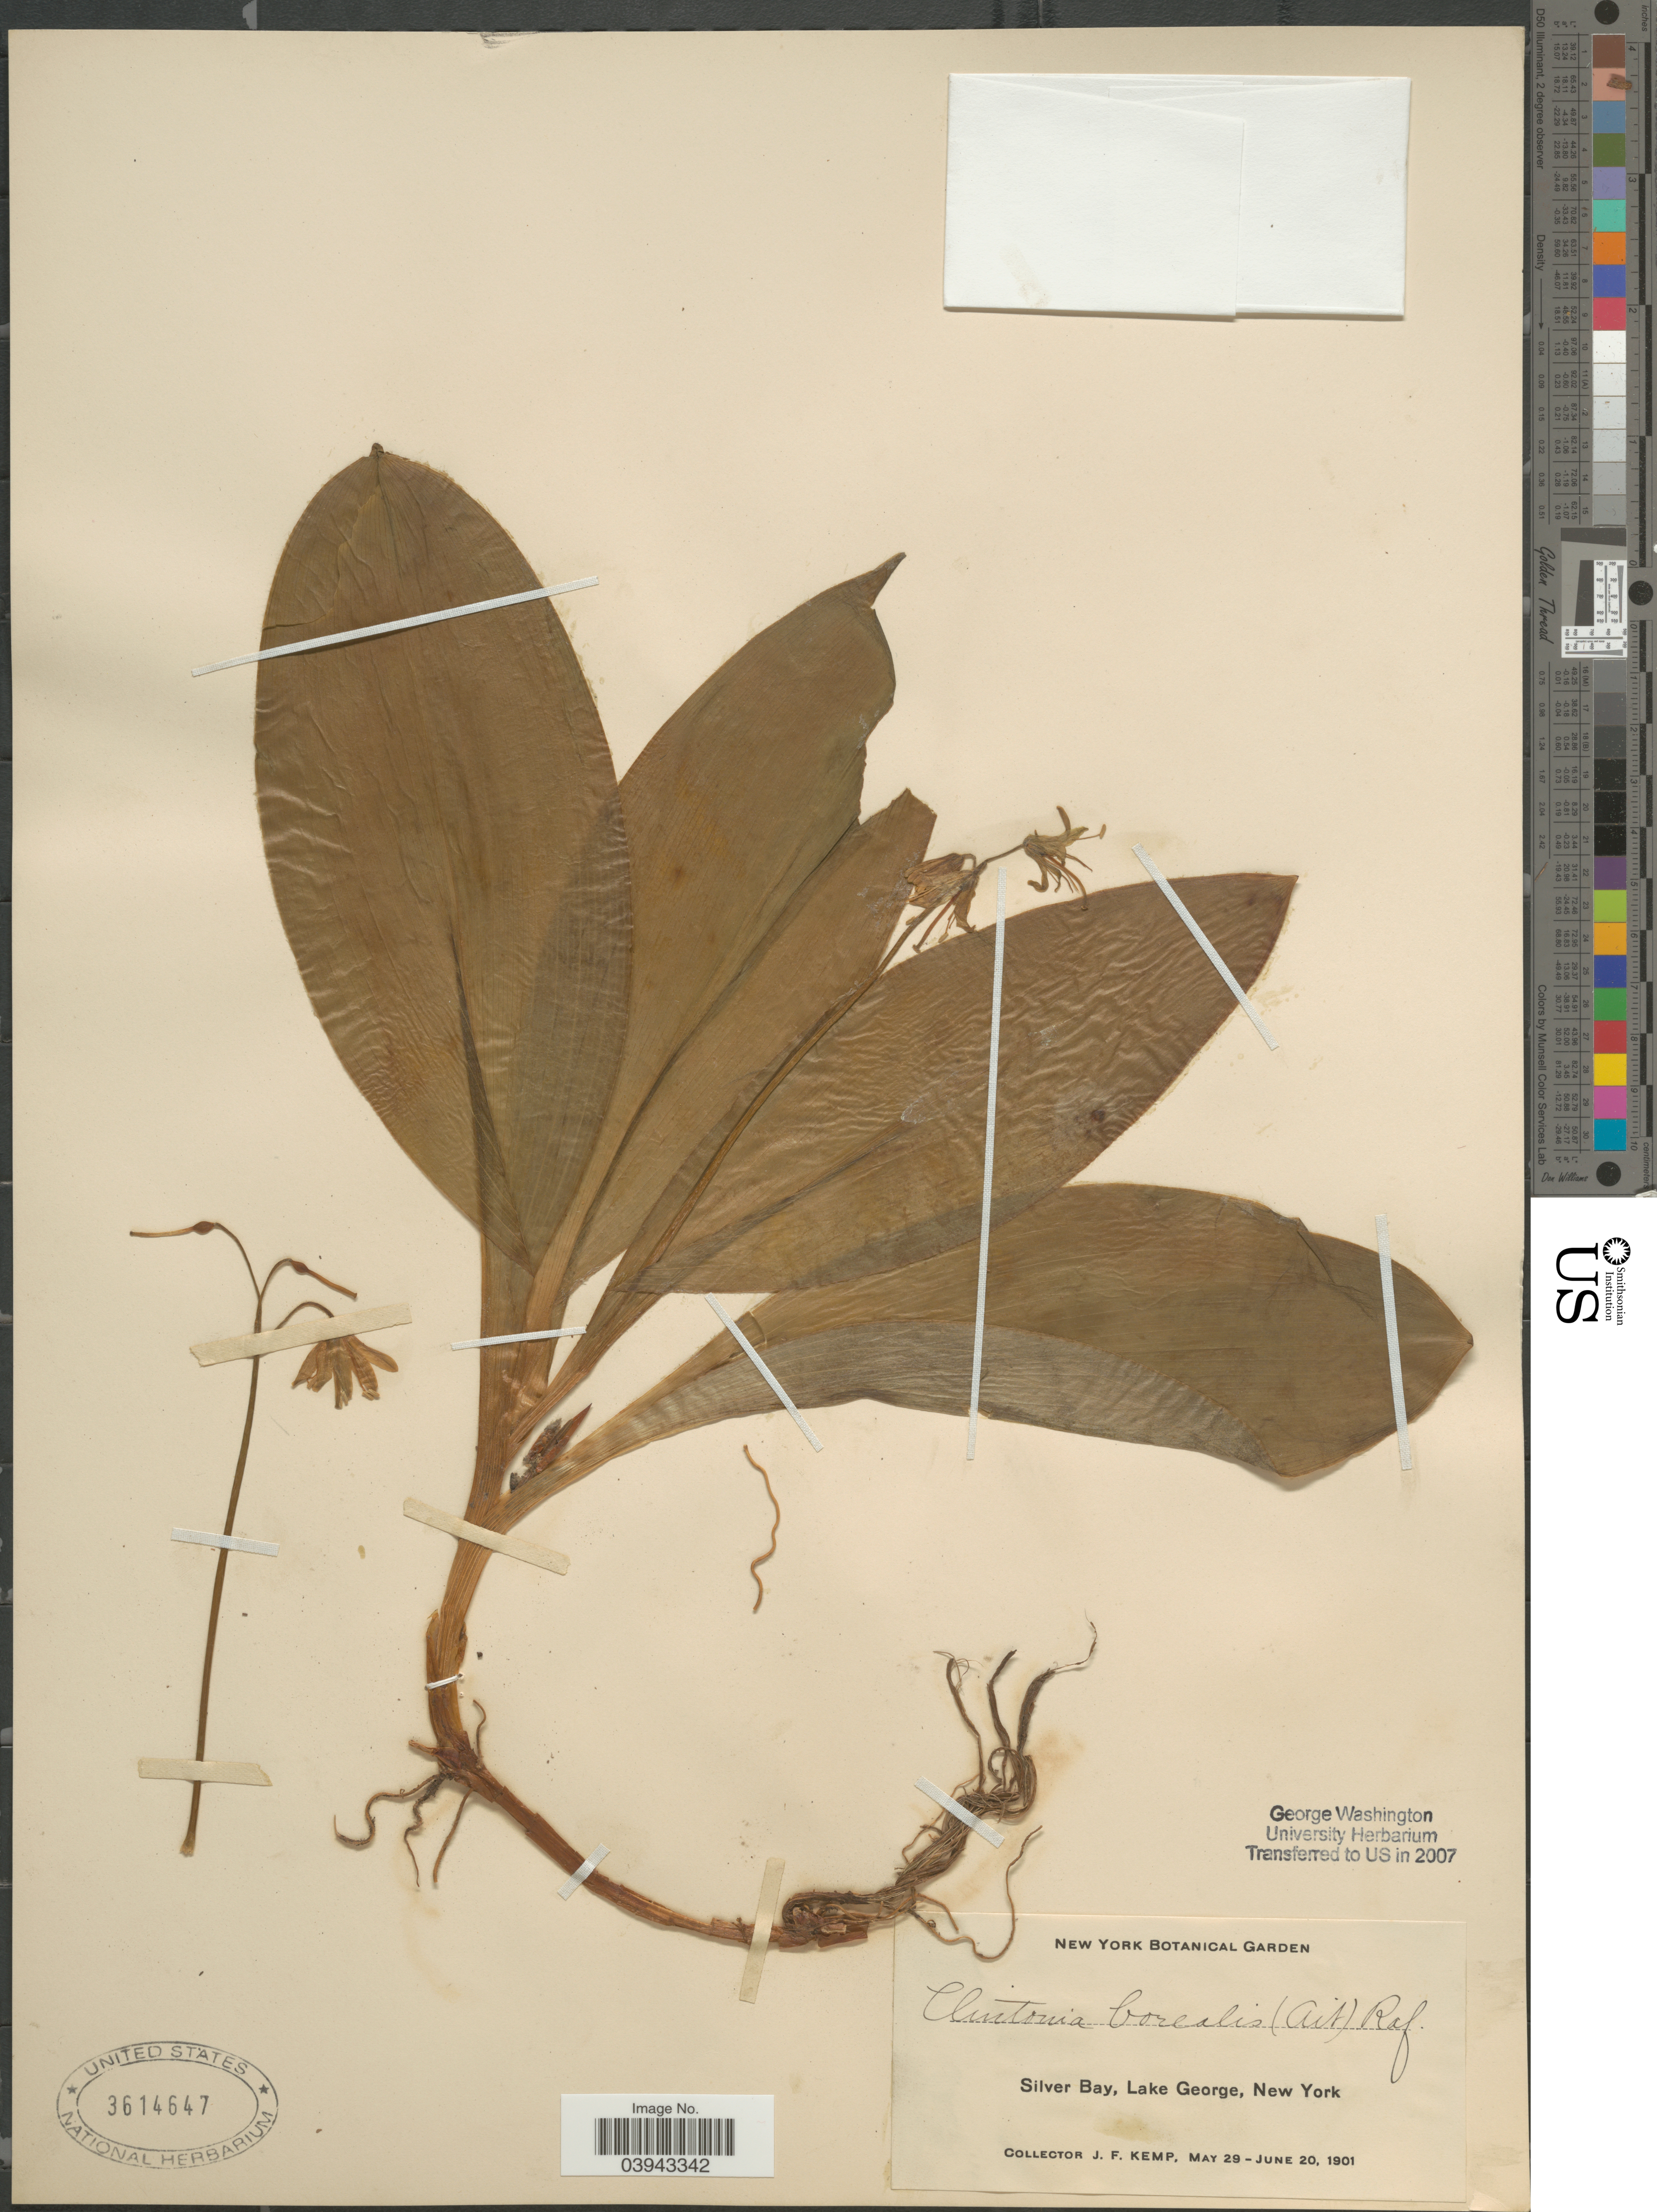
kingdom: Plantae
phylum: Tracheophyta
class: Liliopsida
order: Liliales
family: Liliaceae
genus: Clintonia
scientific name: Clintonia borealis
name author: (Aiton) Raf.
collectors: J. F. Kemp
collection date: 1901-05-29/1901-06-20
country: United States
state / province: New York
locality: Silver Bay, Lake George.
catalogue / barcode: US 3614647